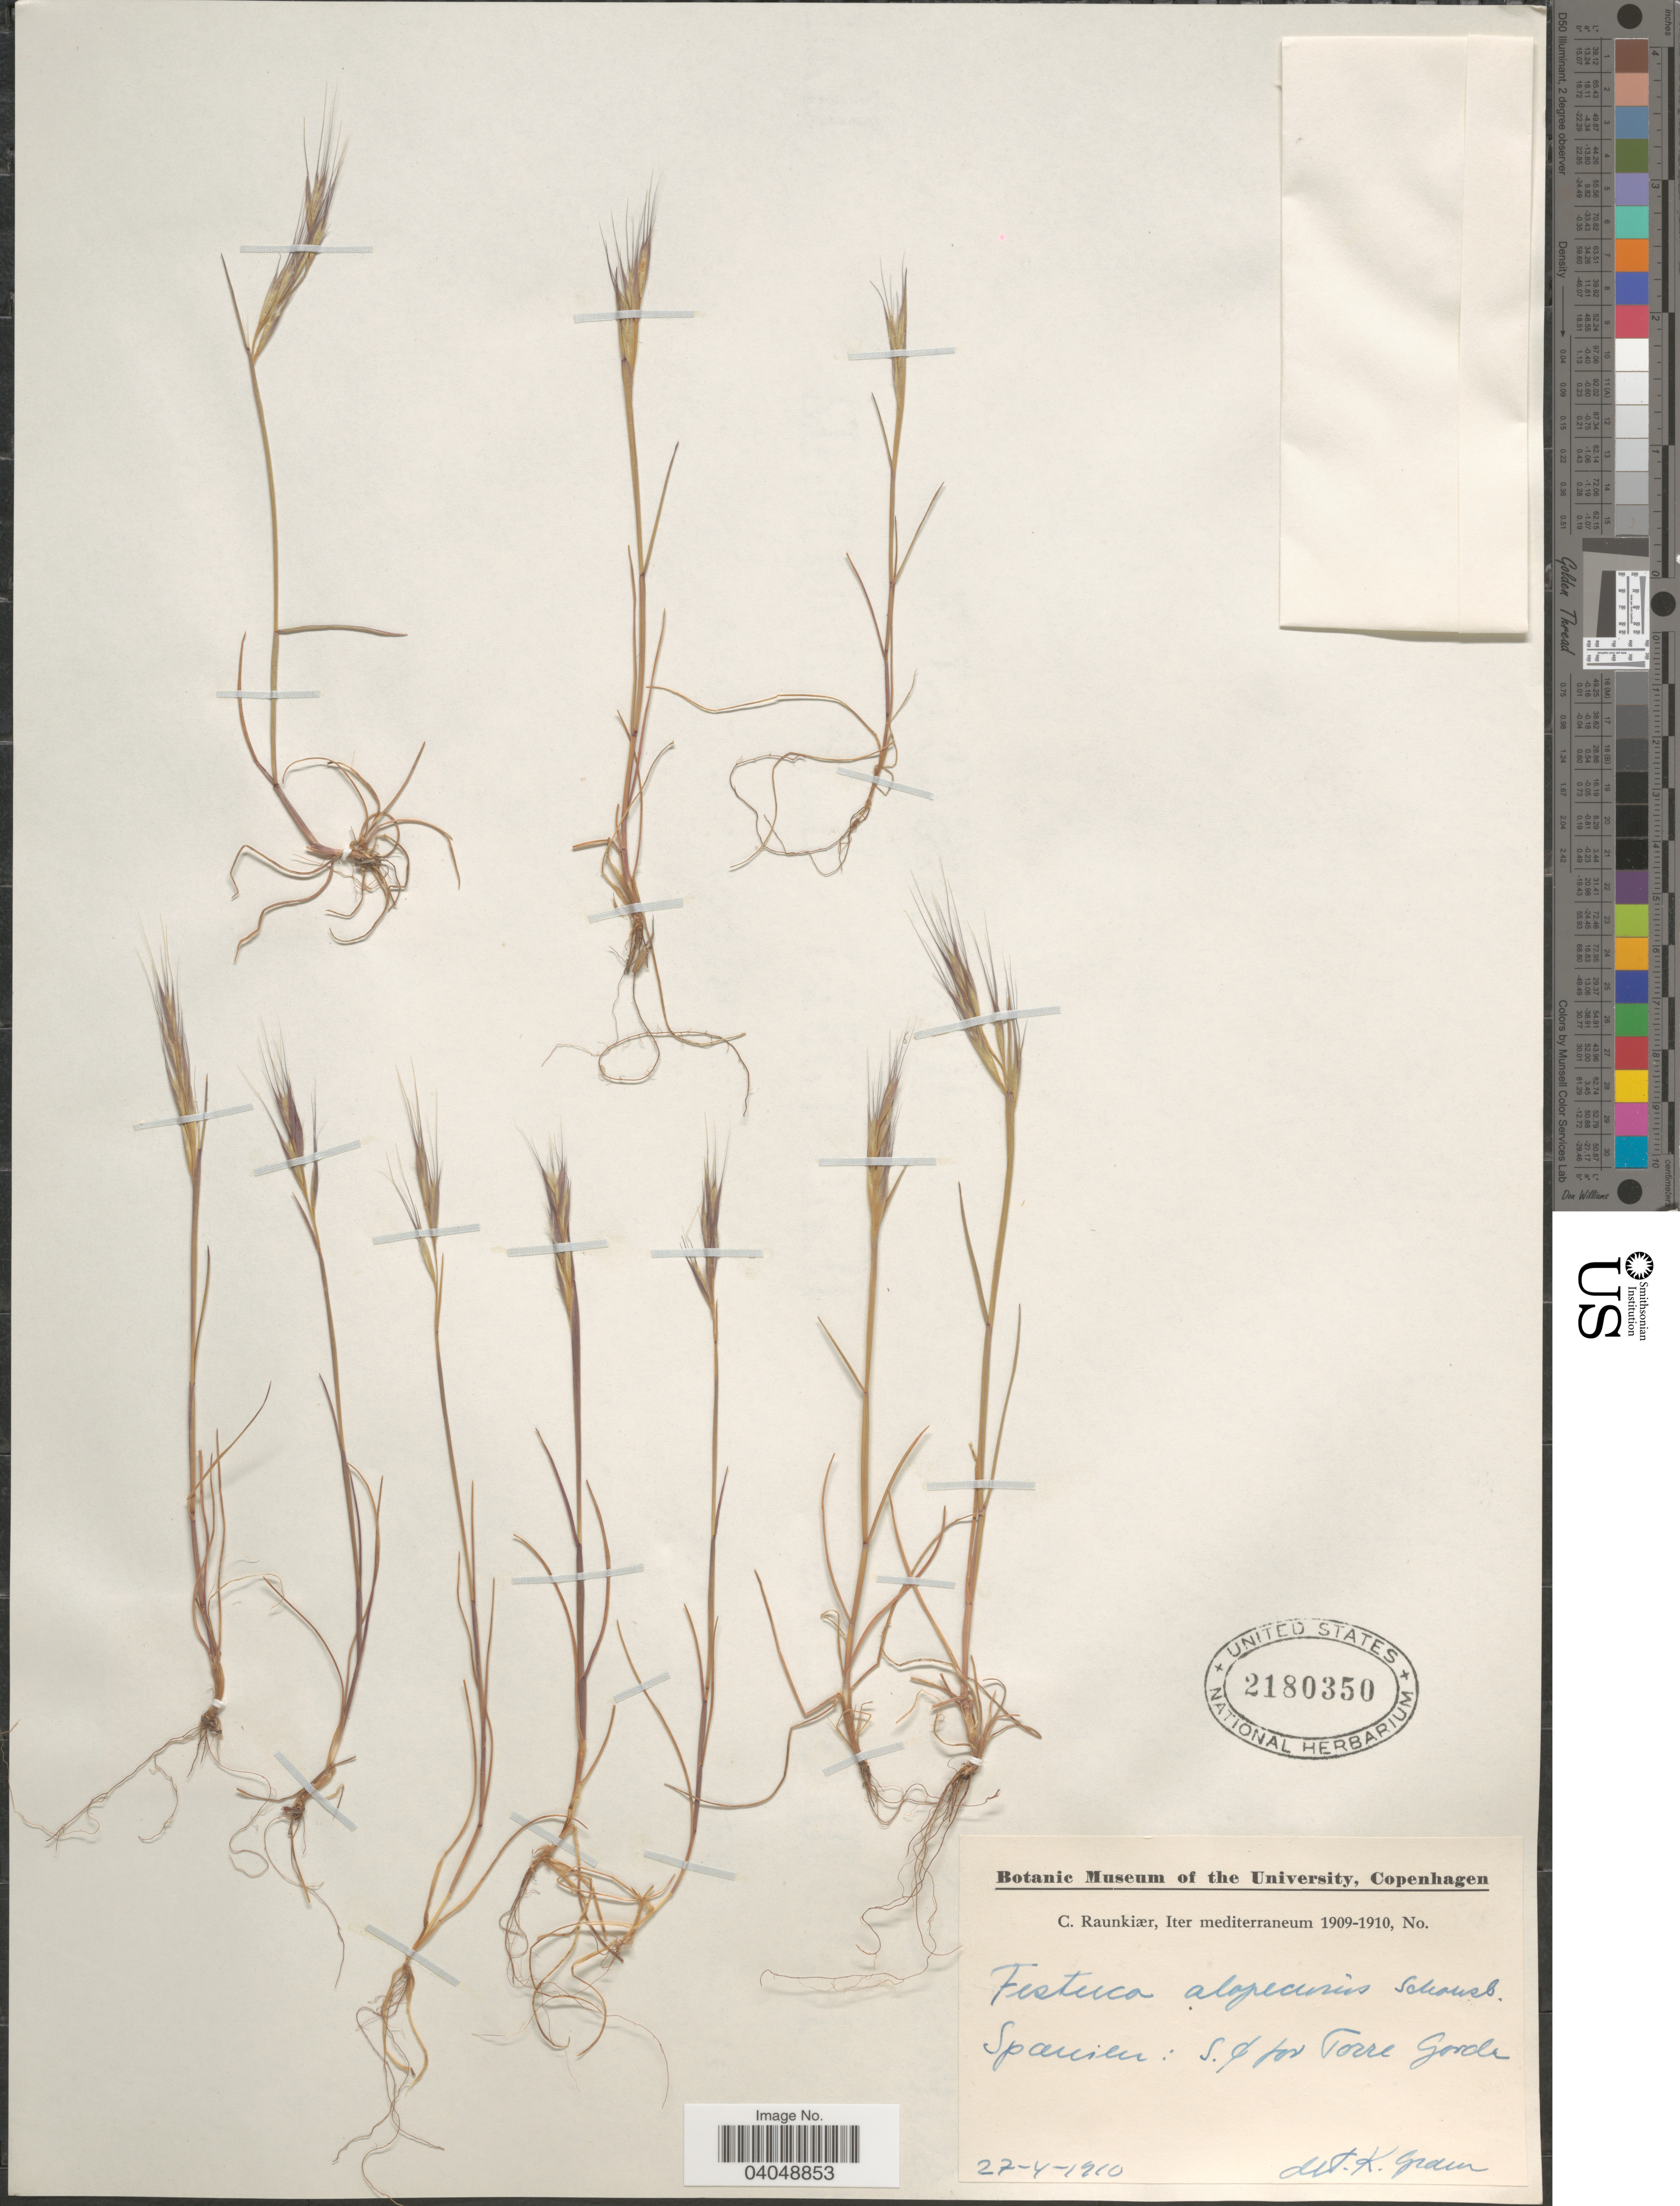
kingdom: Plantae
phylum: Tracheophyta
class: Liliopsida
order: Poales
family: Poaceae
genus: Festuca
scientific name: Festuca alopecuros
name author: Schousb.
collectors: C. Raunkiær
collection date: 1910-04-27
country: Spain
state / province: Andalucia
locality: Iter mediterraneum. Spanien: Torre Gorda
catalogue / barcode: US 2180350